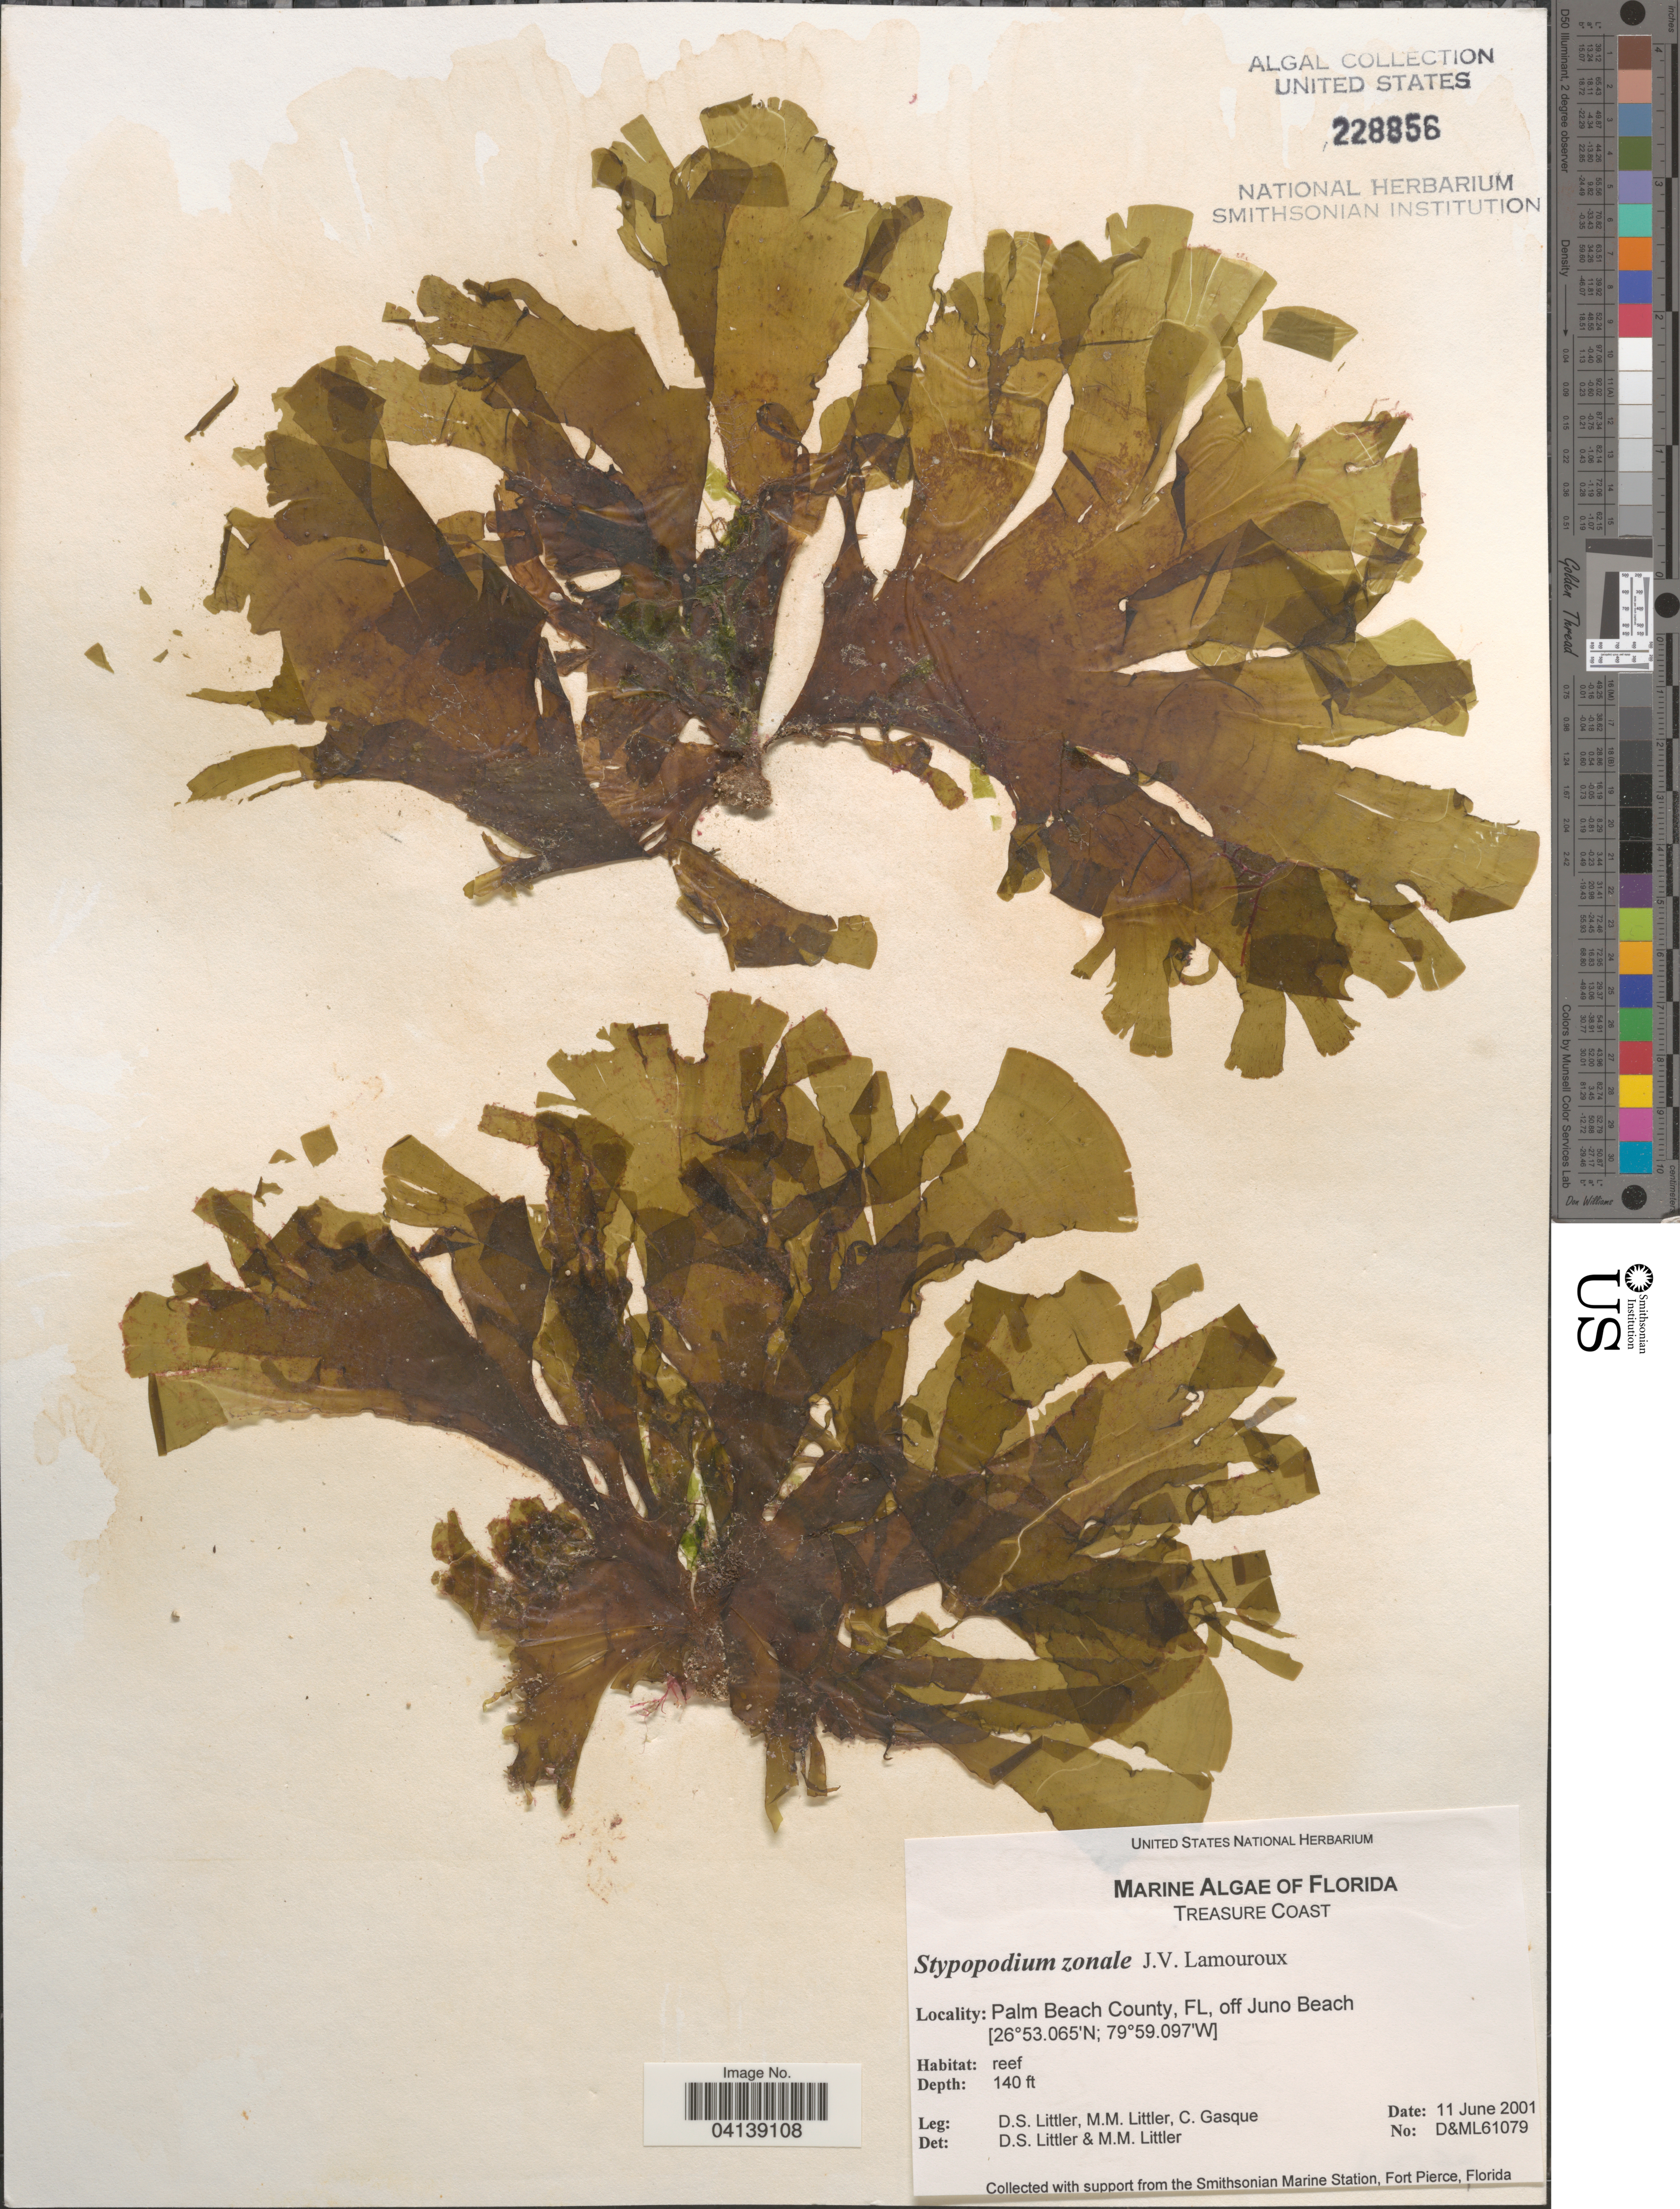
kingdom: Chromista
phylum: Ochrophyta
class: Phaeophyceae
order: Dictyotales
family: Dictyotaceae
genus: Stypopodium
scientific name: Stypopodium zonale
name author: (J.V.Lamouroux) Papenf.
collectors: D. S. Littler & C. Gasque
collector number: D&ML61079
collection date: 2001-06-11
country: United States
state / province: Florida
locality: Treasure Coast. Palm Beach County, off Juno Beach.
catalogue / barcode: US 228856